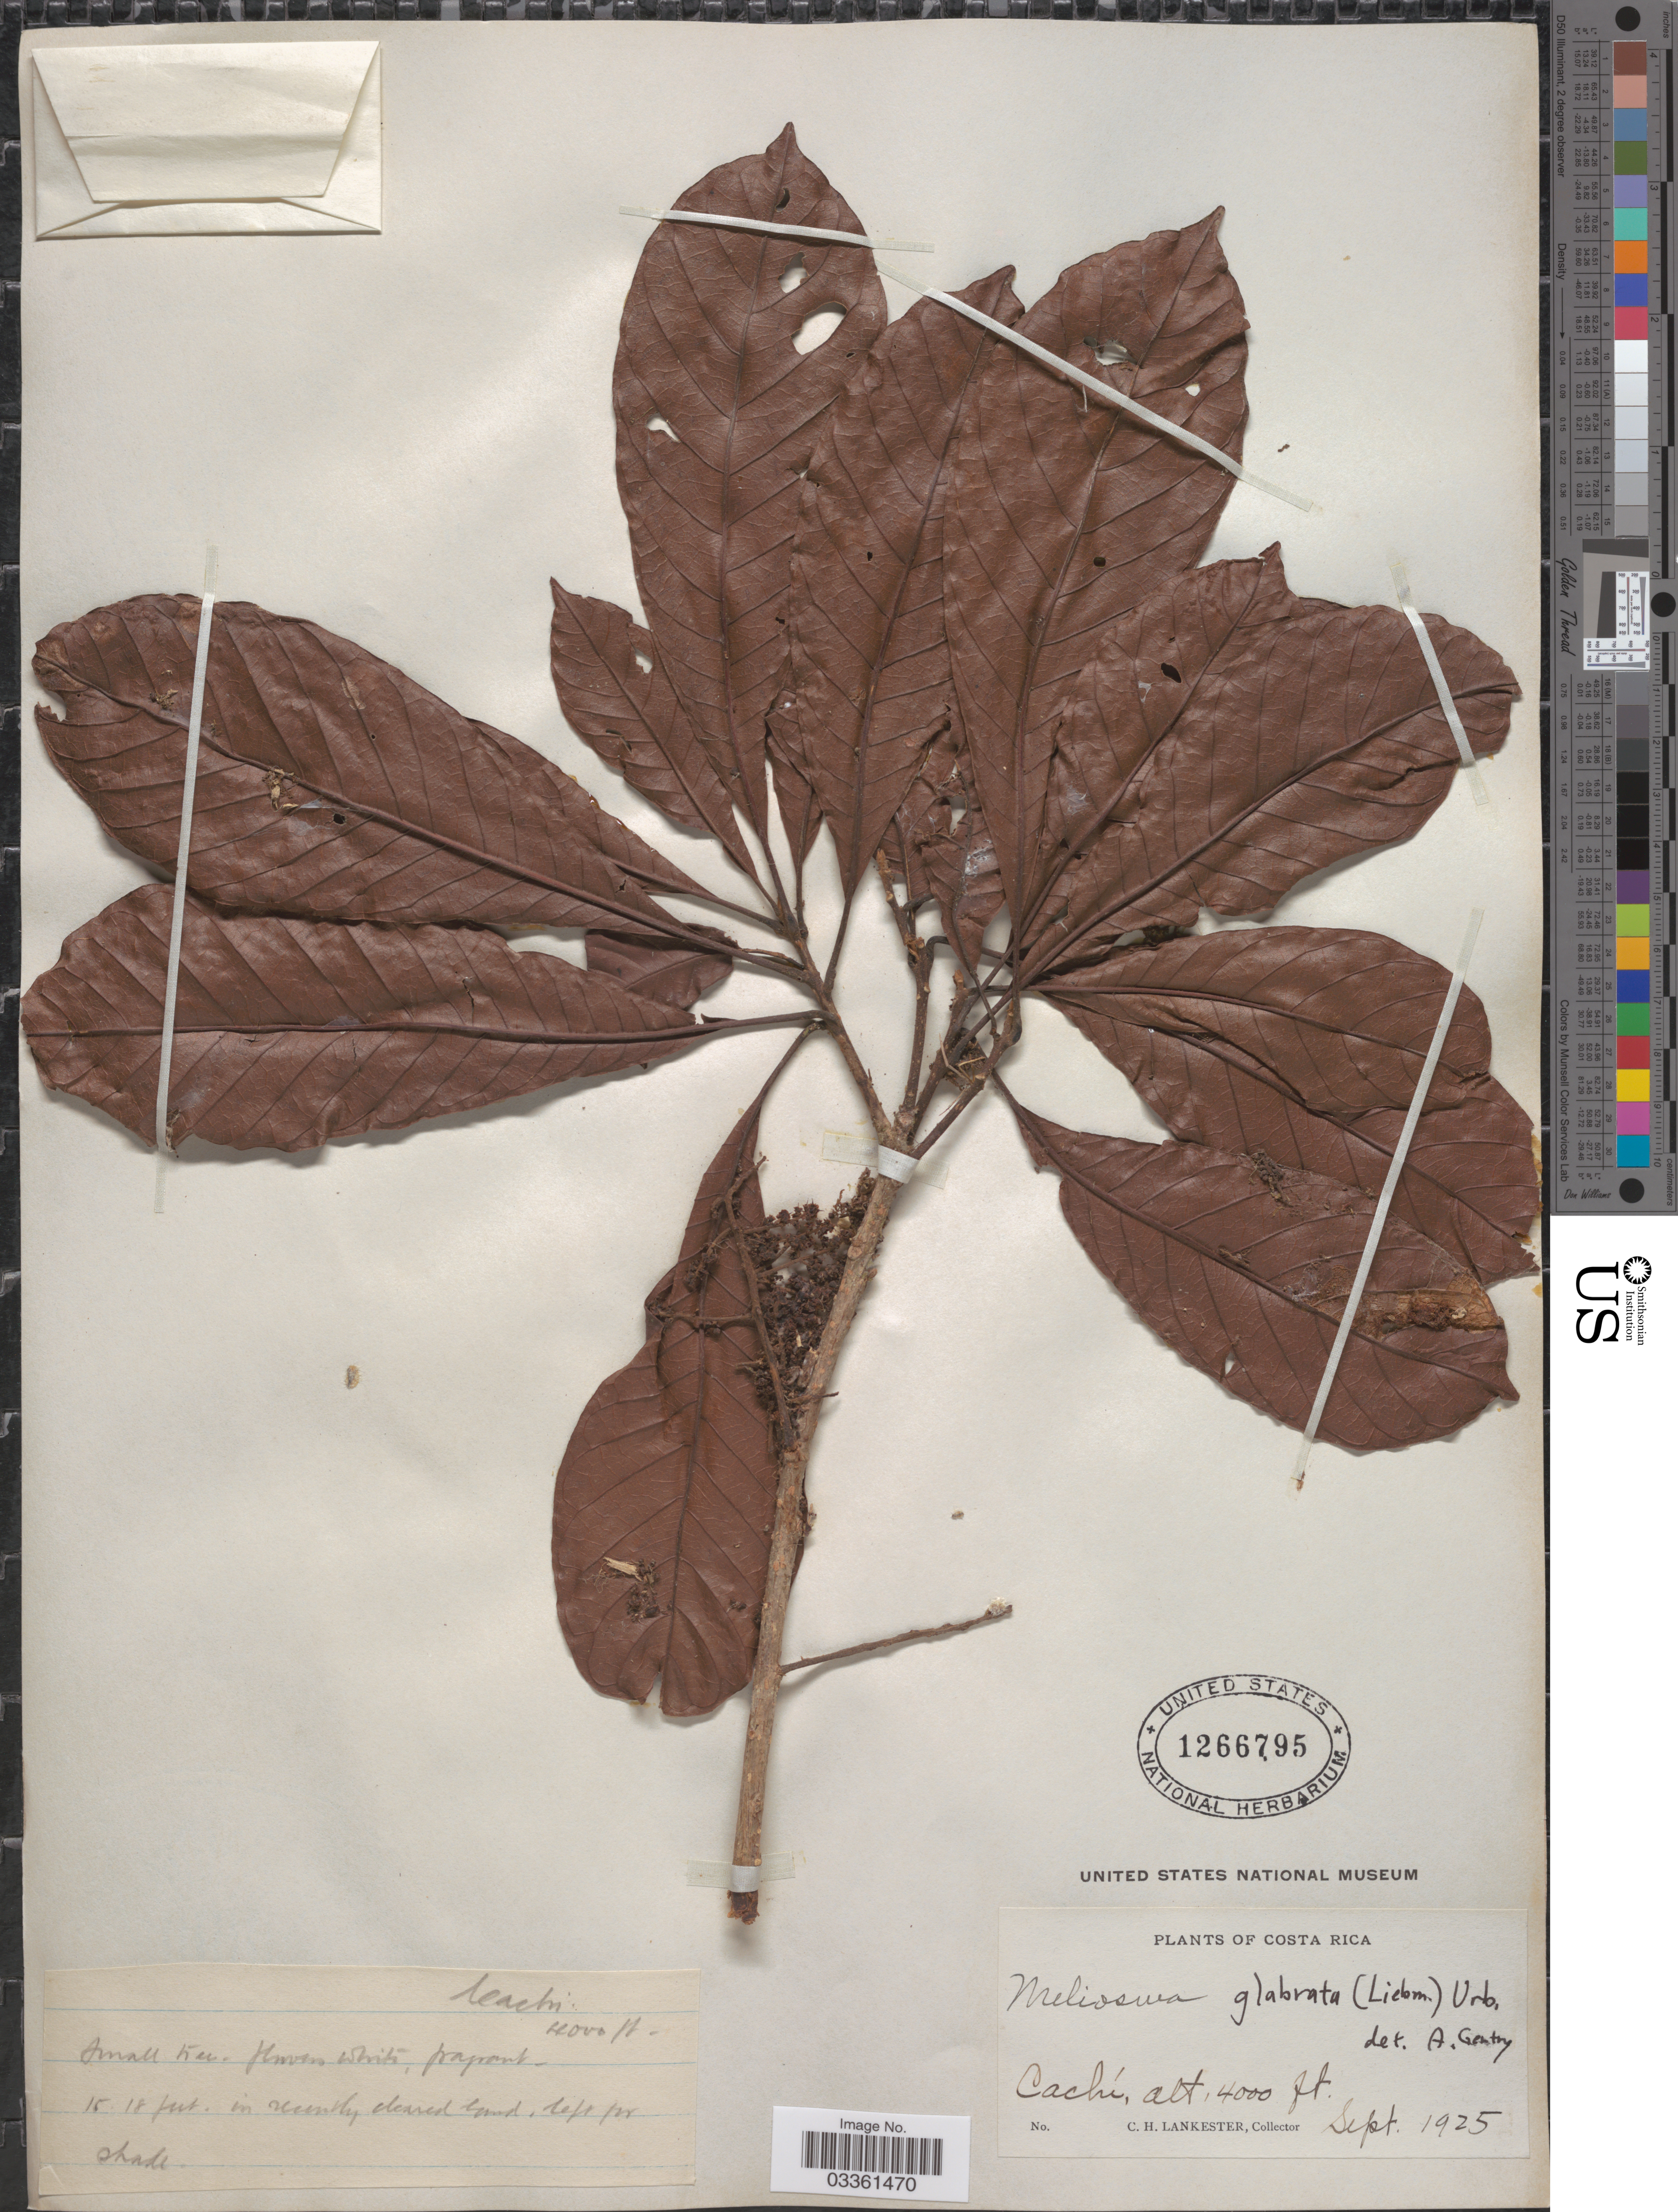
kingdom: Plantae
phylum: Tracheophyta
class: Magnoliopsida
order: Proteales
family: Sabiaceae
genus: Meliosma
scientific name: Meliosma glabrata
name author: (Liebm.) Urb.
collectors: C. H. Lankester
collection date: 1925-09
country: Costa Rica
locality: Cachí.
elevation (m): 1219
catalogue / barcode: US 1266795